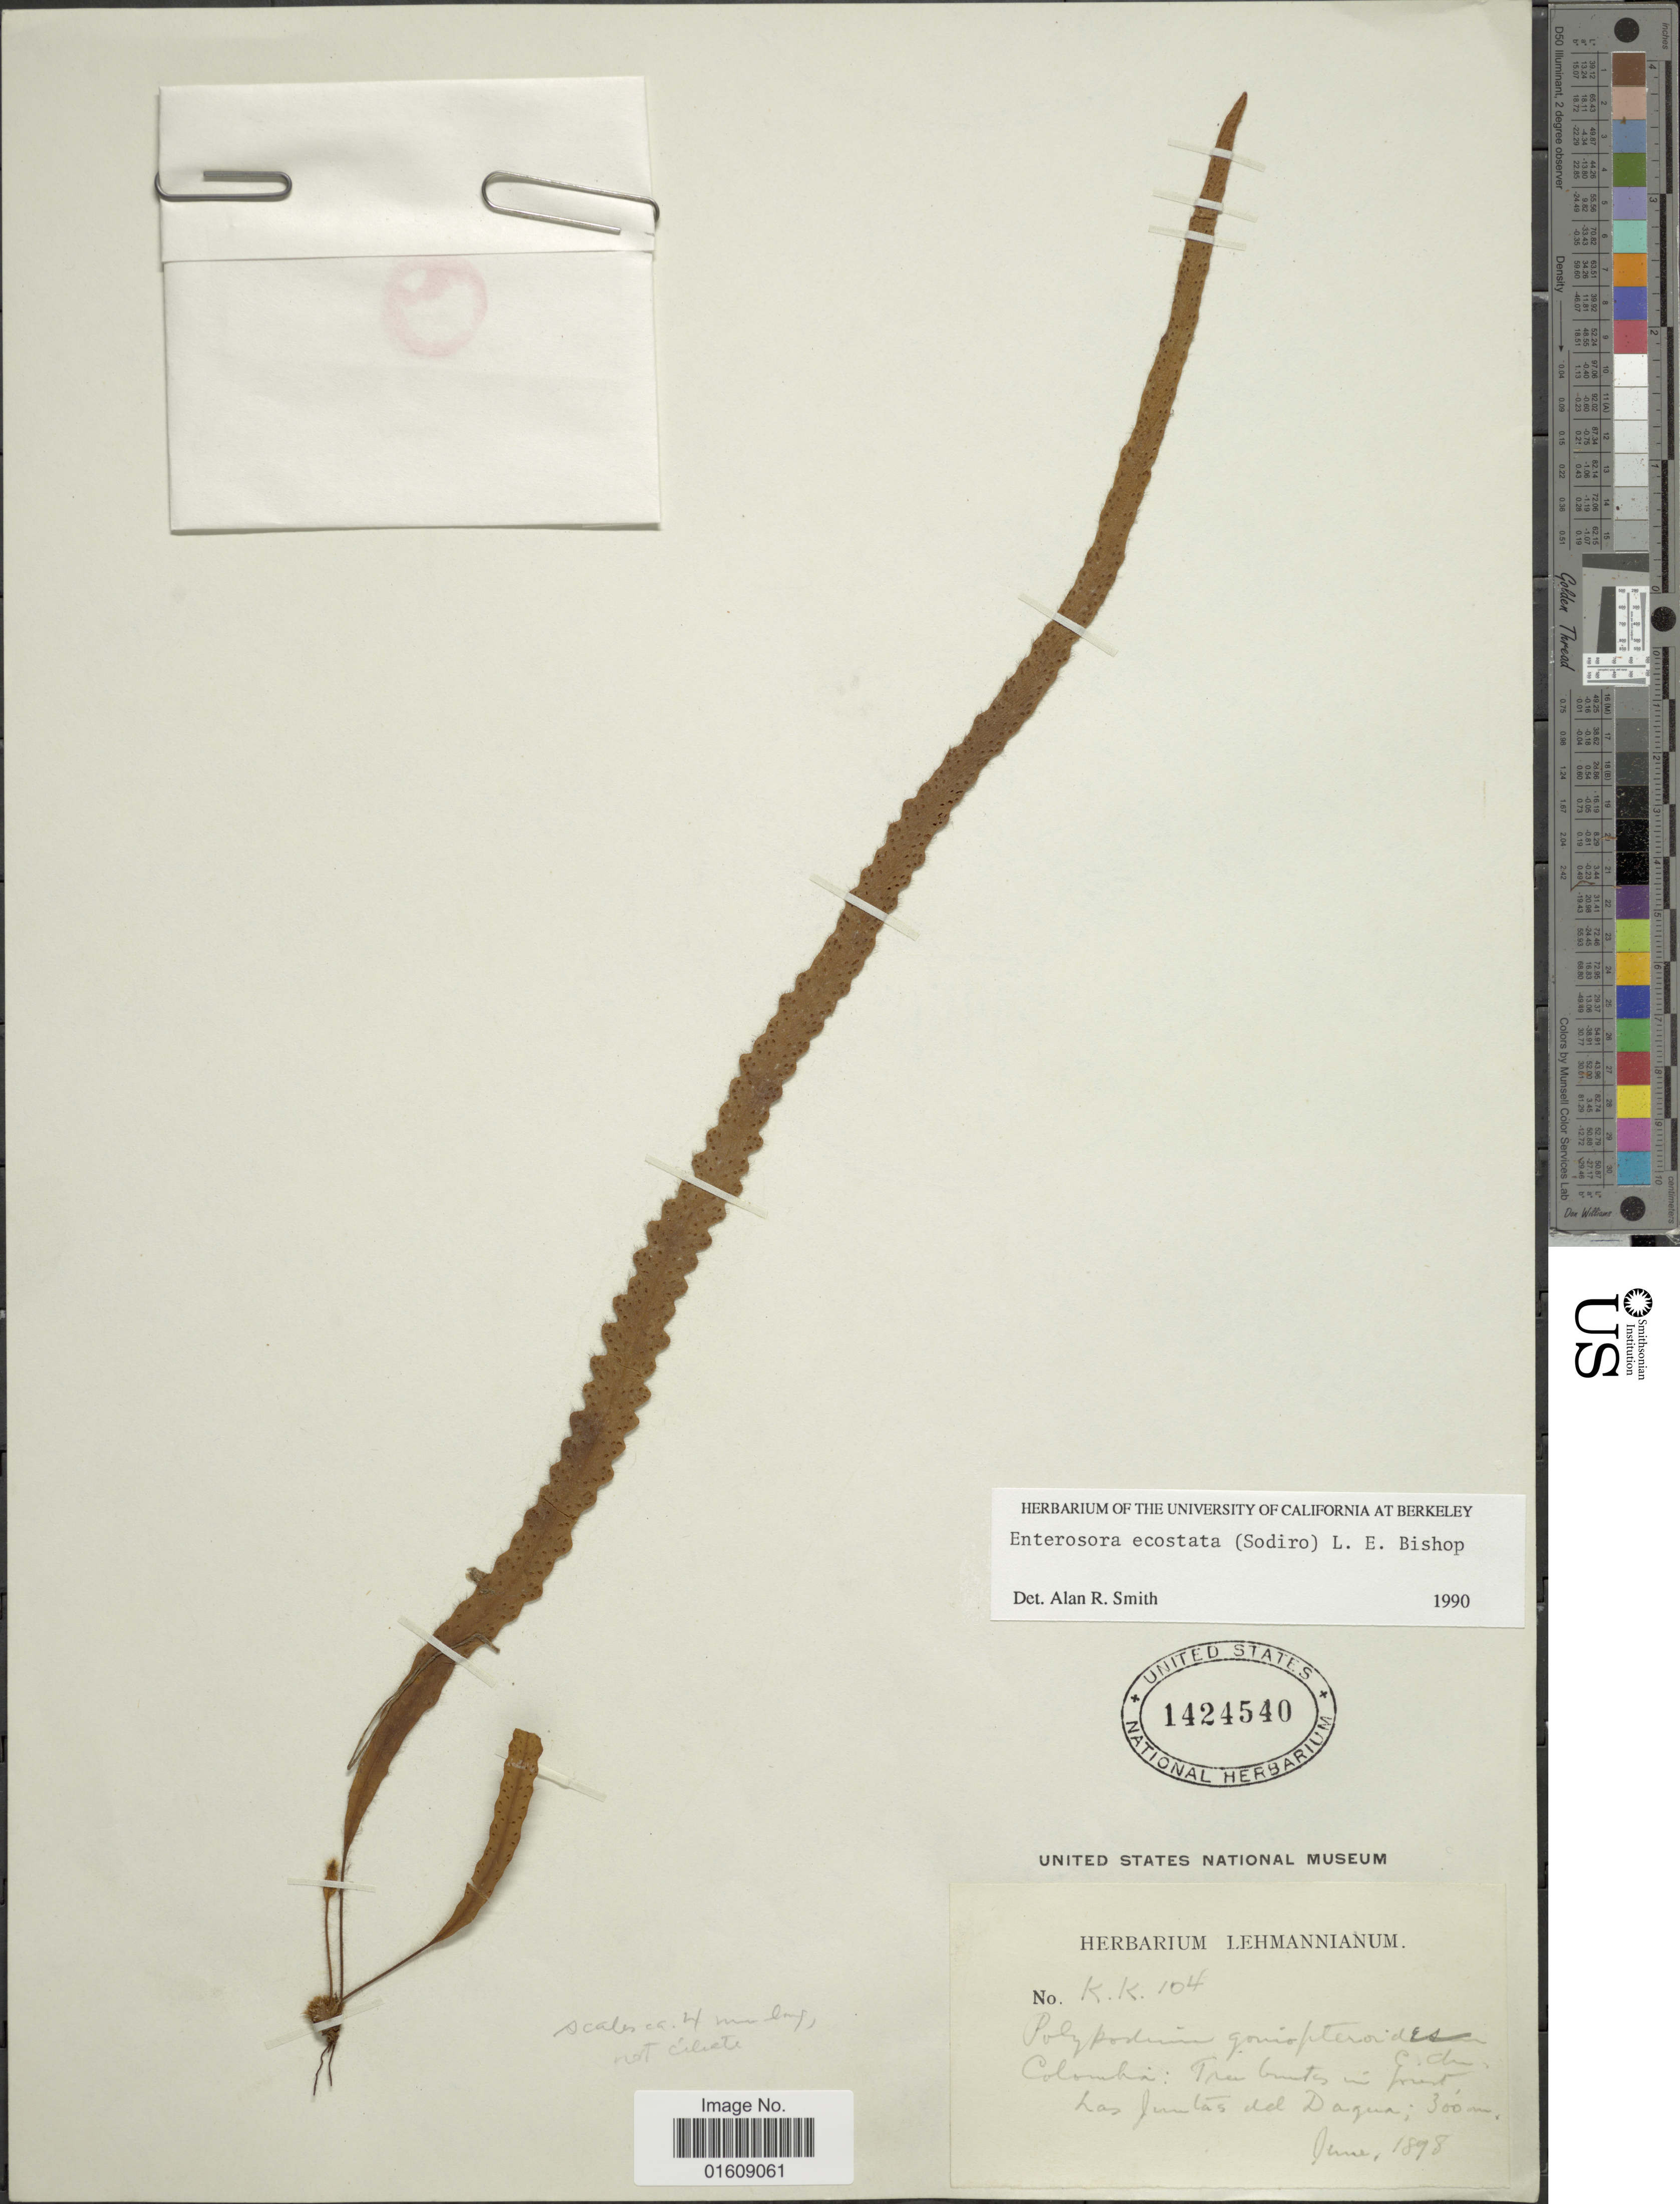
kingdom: Plantae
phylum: Tracheophyta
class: Polypodiopsida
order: Polypodiales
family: Polypodiaceae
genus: Enterosora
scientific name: Enterosora ecostata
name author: (Sodiro) L.E. Bishop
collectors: ex herb. Lehmannianum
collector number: K.K. 104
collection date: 1898-06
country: Colombia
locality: Colombia: Tresbuits in Goriet Las Juntas del Dagua. [interpreted]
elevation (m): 300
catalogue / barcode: US 1424540